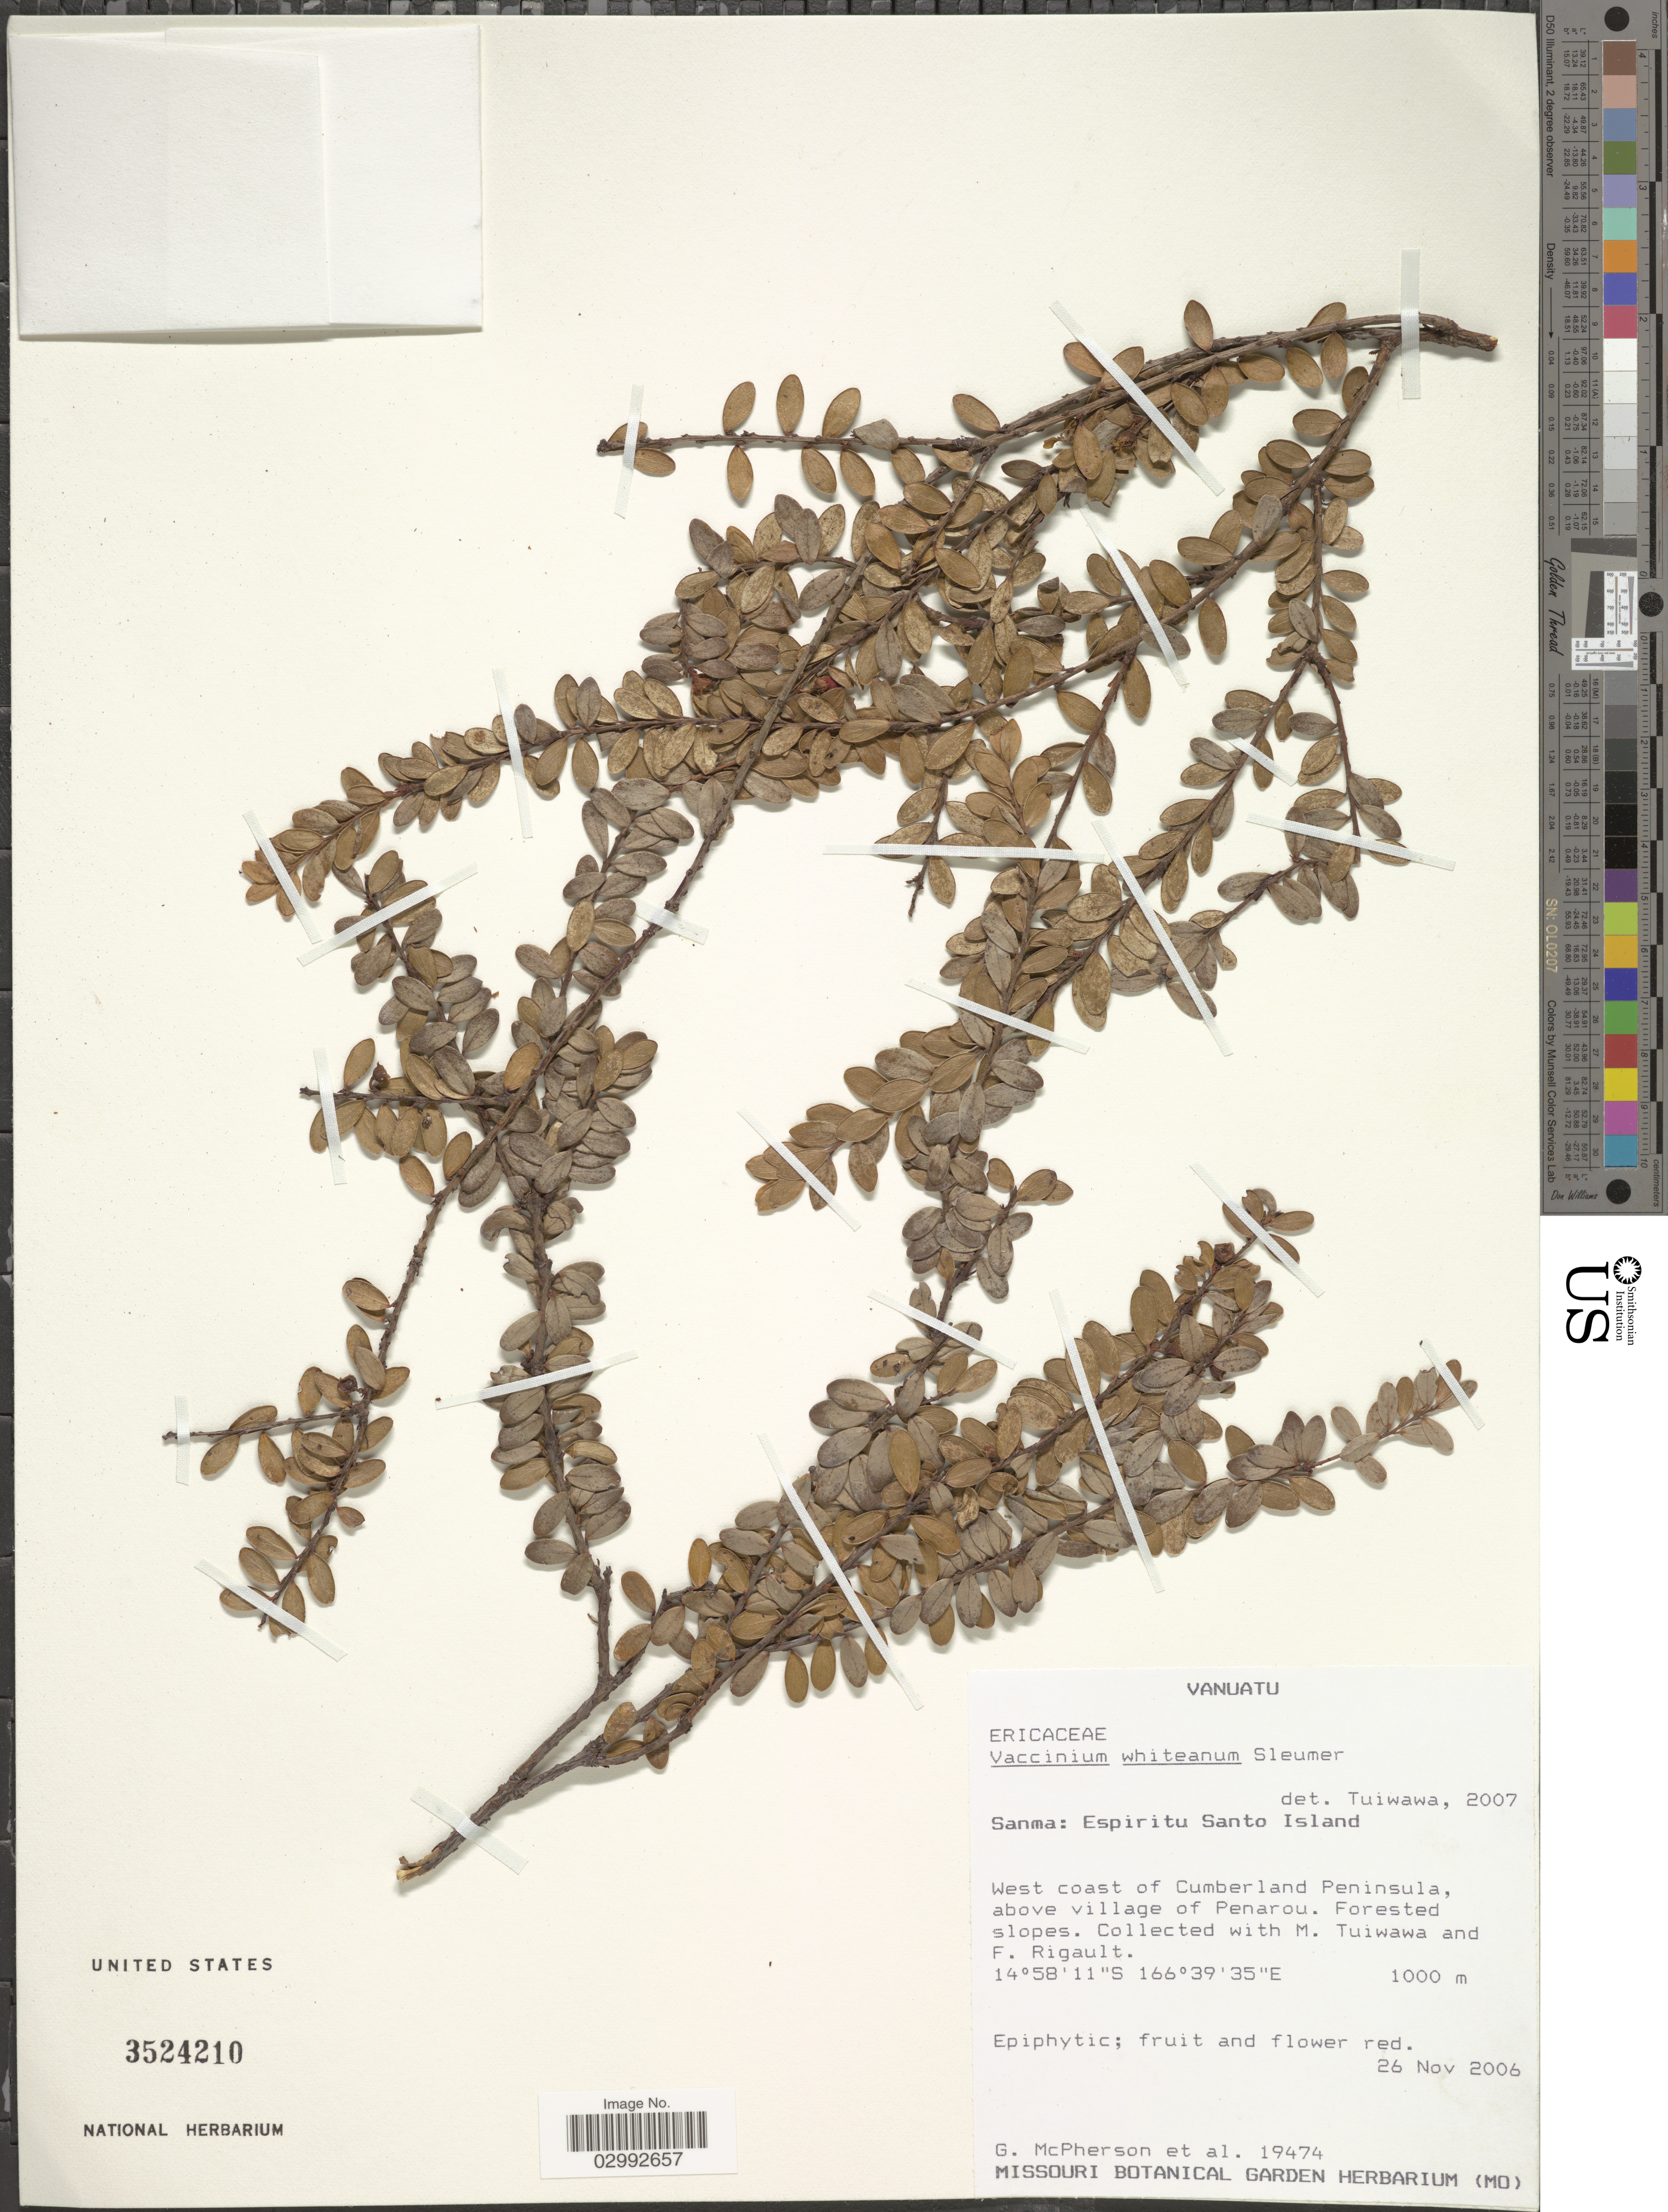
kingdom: Plantae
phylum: Tracheophyta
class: Magnoliopsida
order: Ericales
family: Ericaceae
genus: Vaccinium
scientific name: Vaccinium whiteanum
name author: Sleumer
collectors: G. McPherson & et al.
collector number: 19474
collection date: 2006-11-26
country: Vanuatu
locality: Sanma: Espiritu Santo Island, West coast of Cumberland Peninsula, above village of Penarou.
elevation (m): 1000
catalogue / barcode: US 3524210